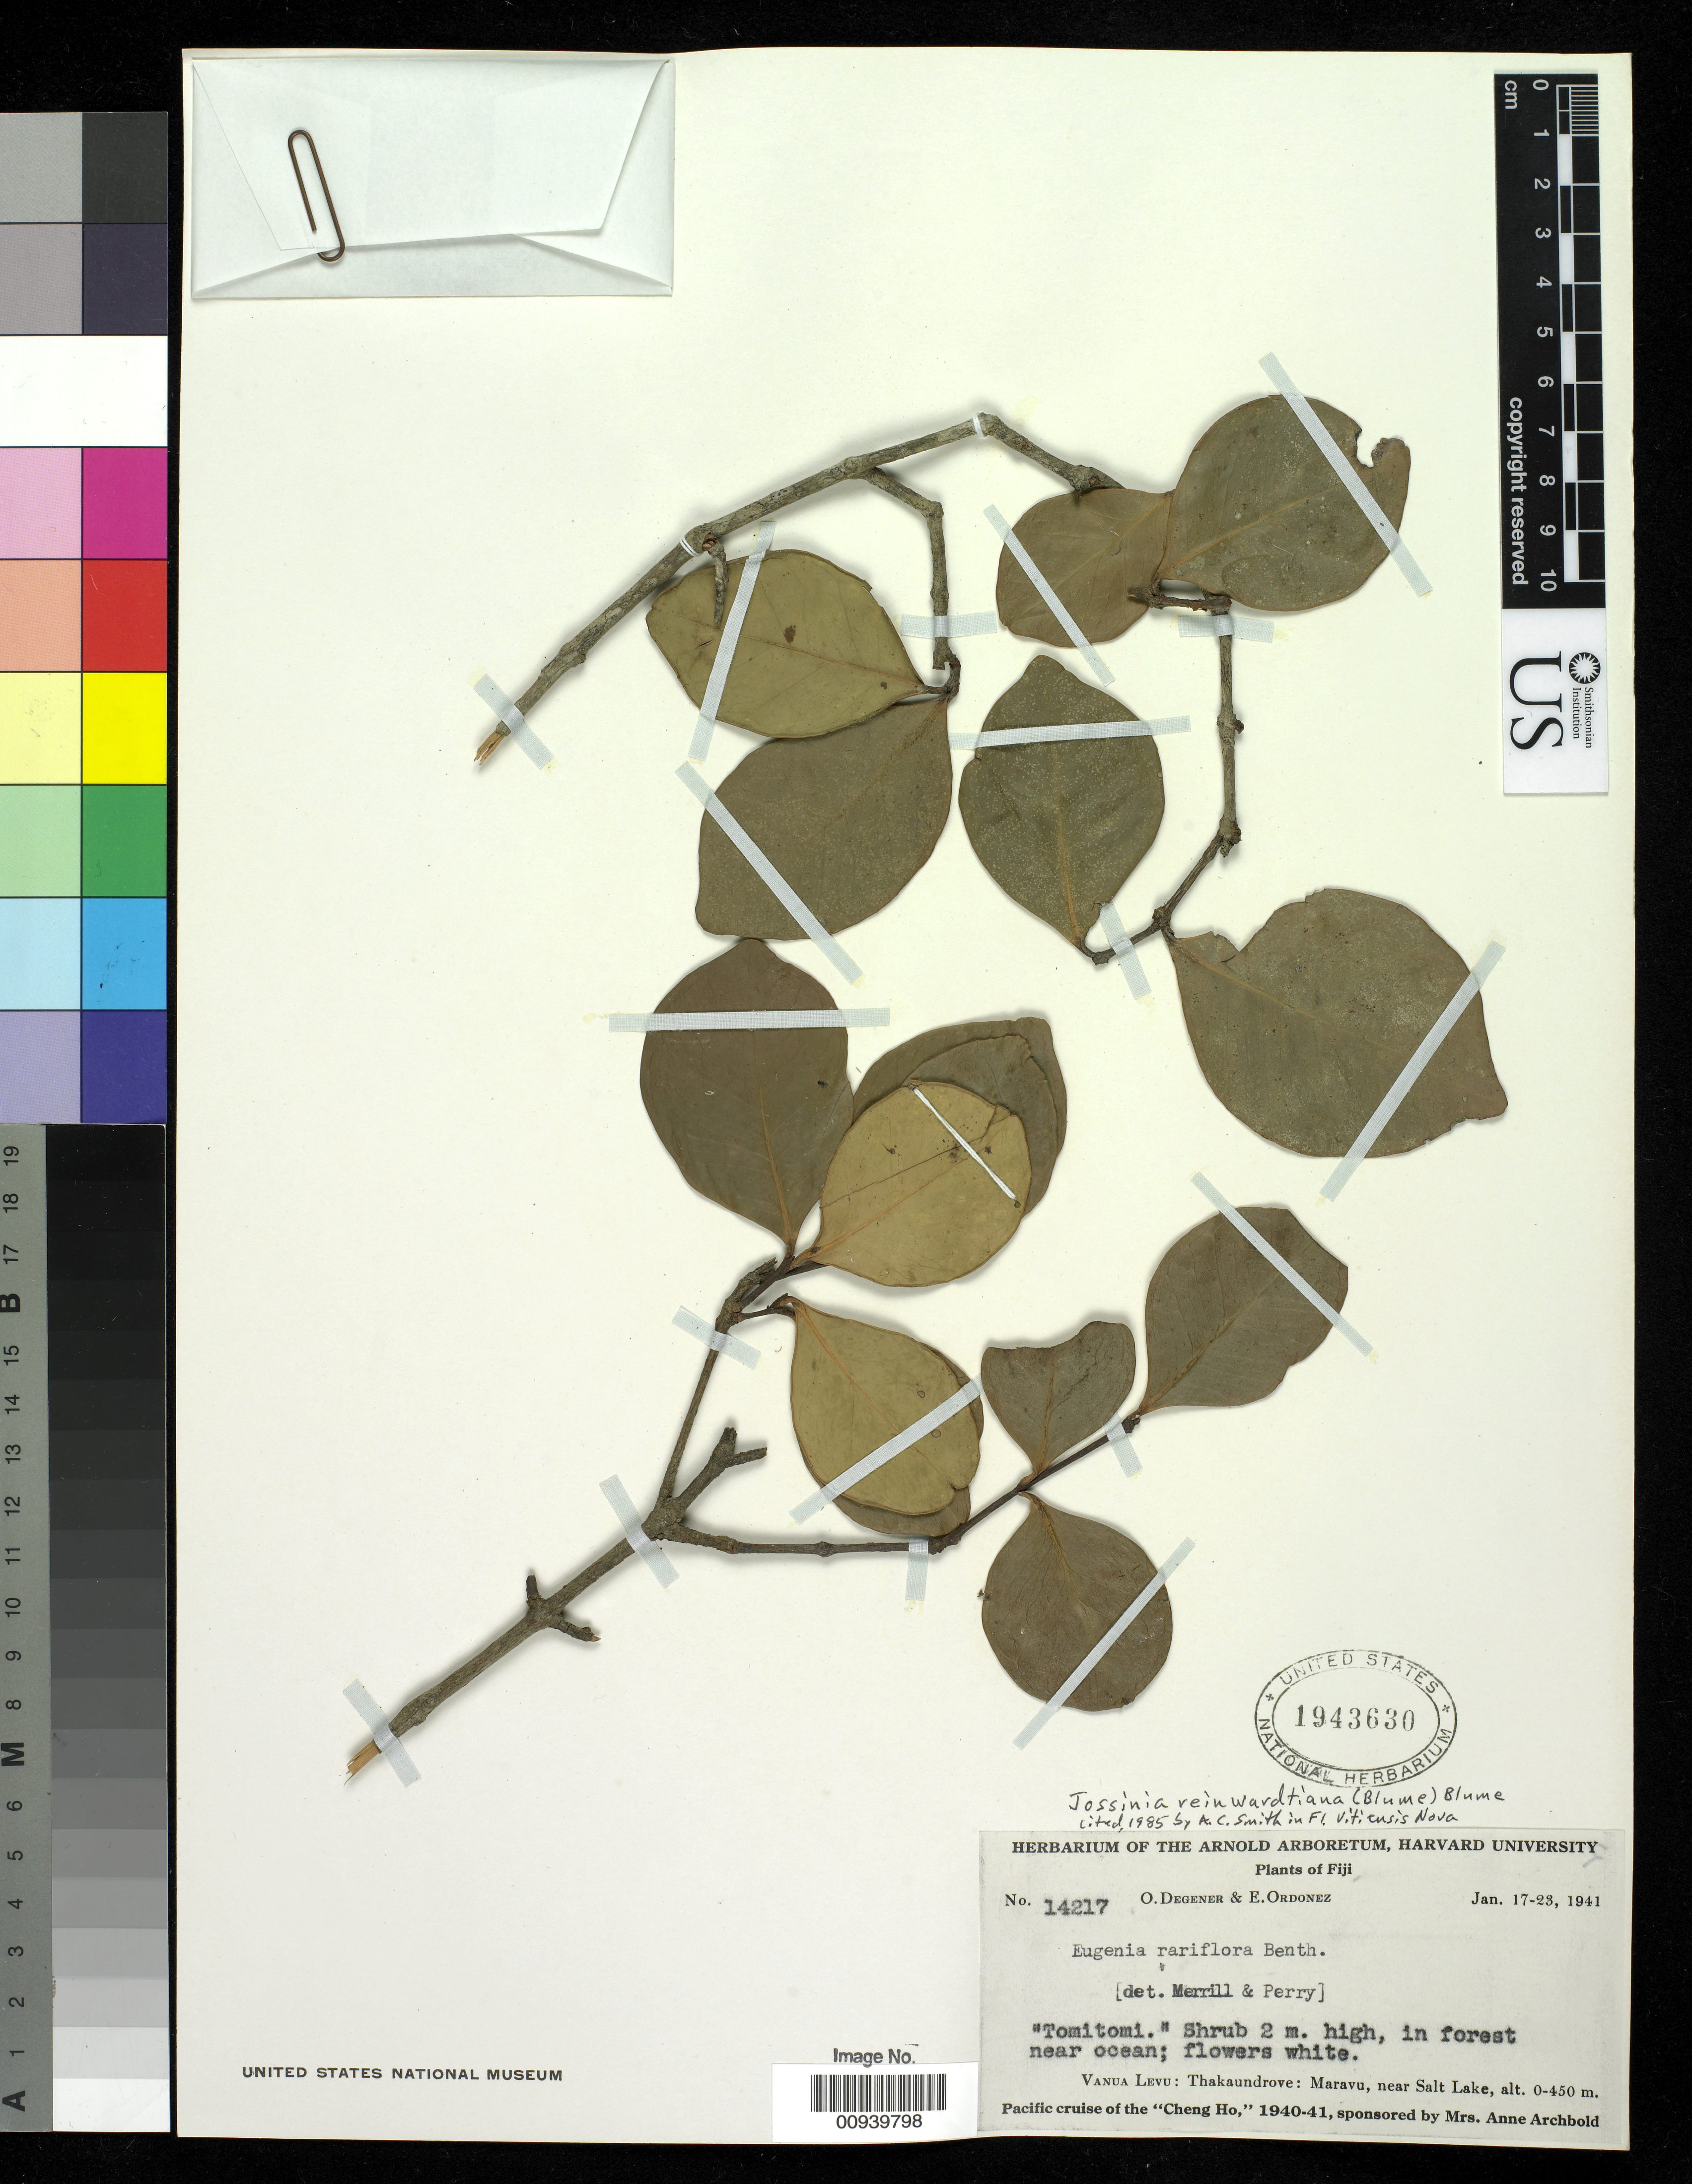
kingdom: Plantae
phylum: Tracheophyta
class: Magnoliopsida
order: Myrtales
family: Myrtaceae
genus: Eugenia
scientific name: Eugenia reinwardtiana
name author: (Blume) DC.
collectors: O. Degener & E. Ordonez.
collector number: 14217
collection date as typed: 17 Jan 1941 to 23 Jan 1941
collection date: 1941-01-17/1941-01-23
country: Fiji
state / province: Northern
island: Vanua Levu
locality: Thakaundrove, Maravu, near Salt Lake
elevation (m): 0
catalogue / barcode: US 1943630